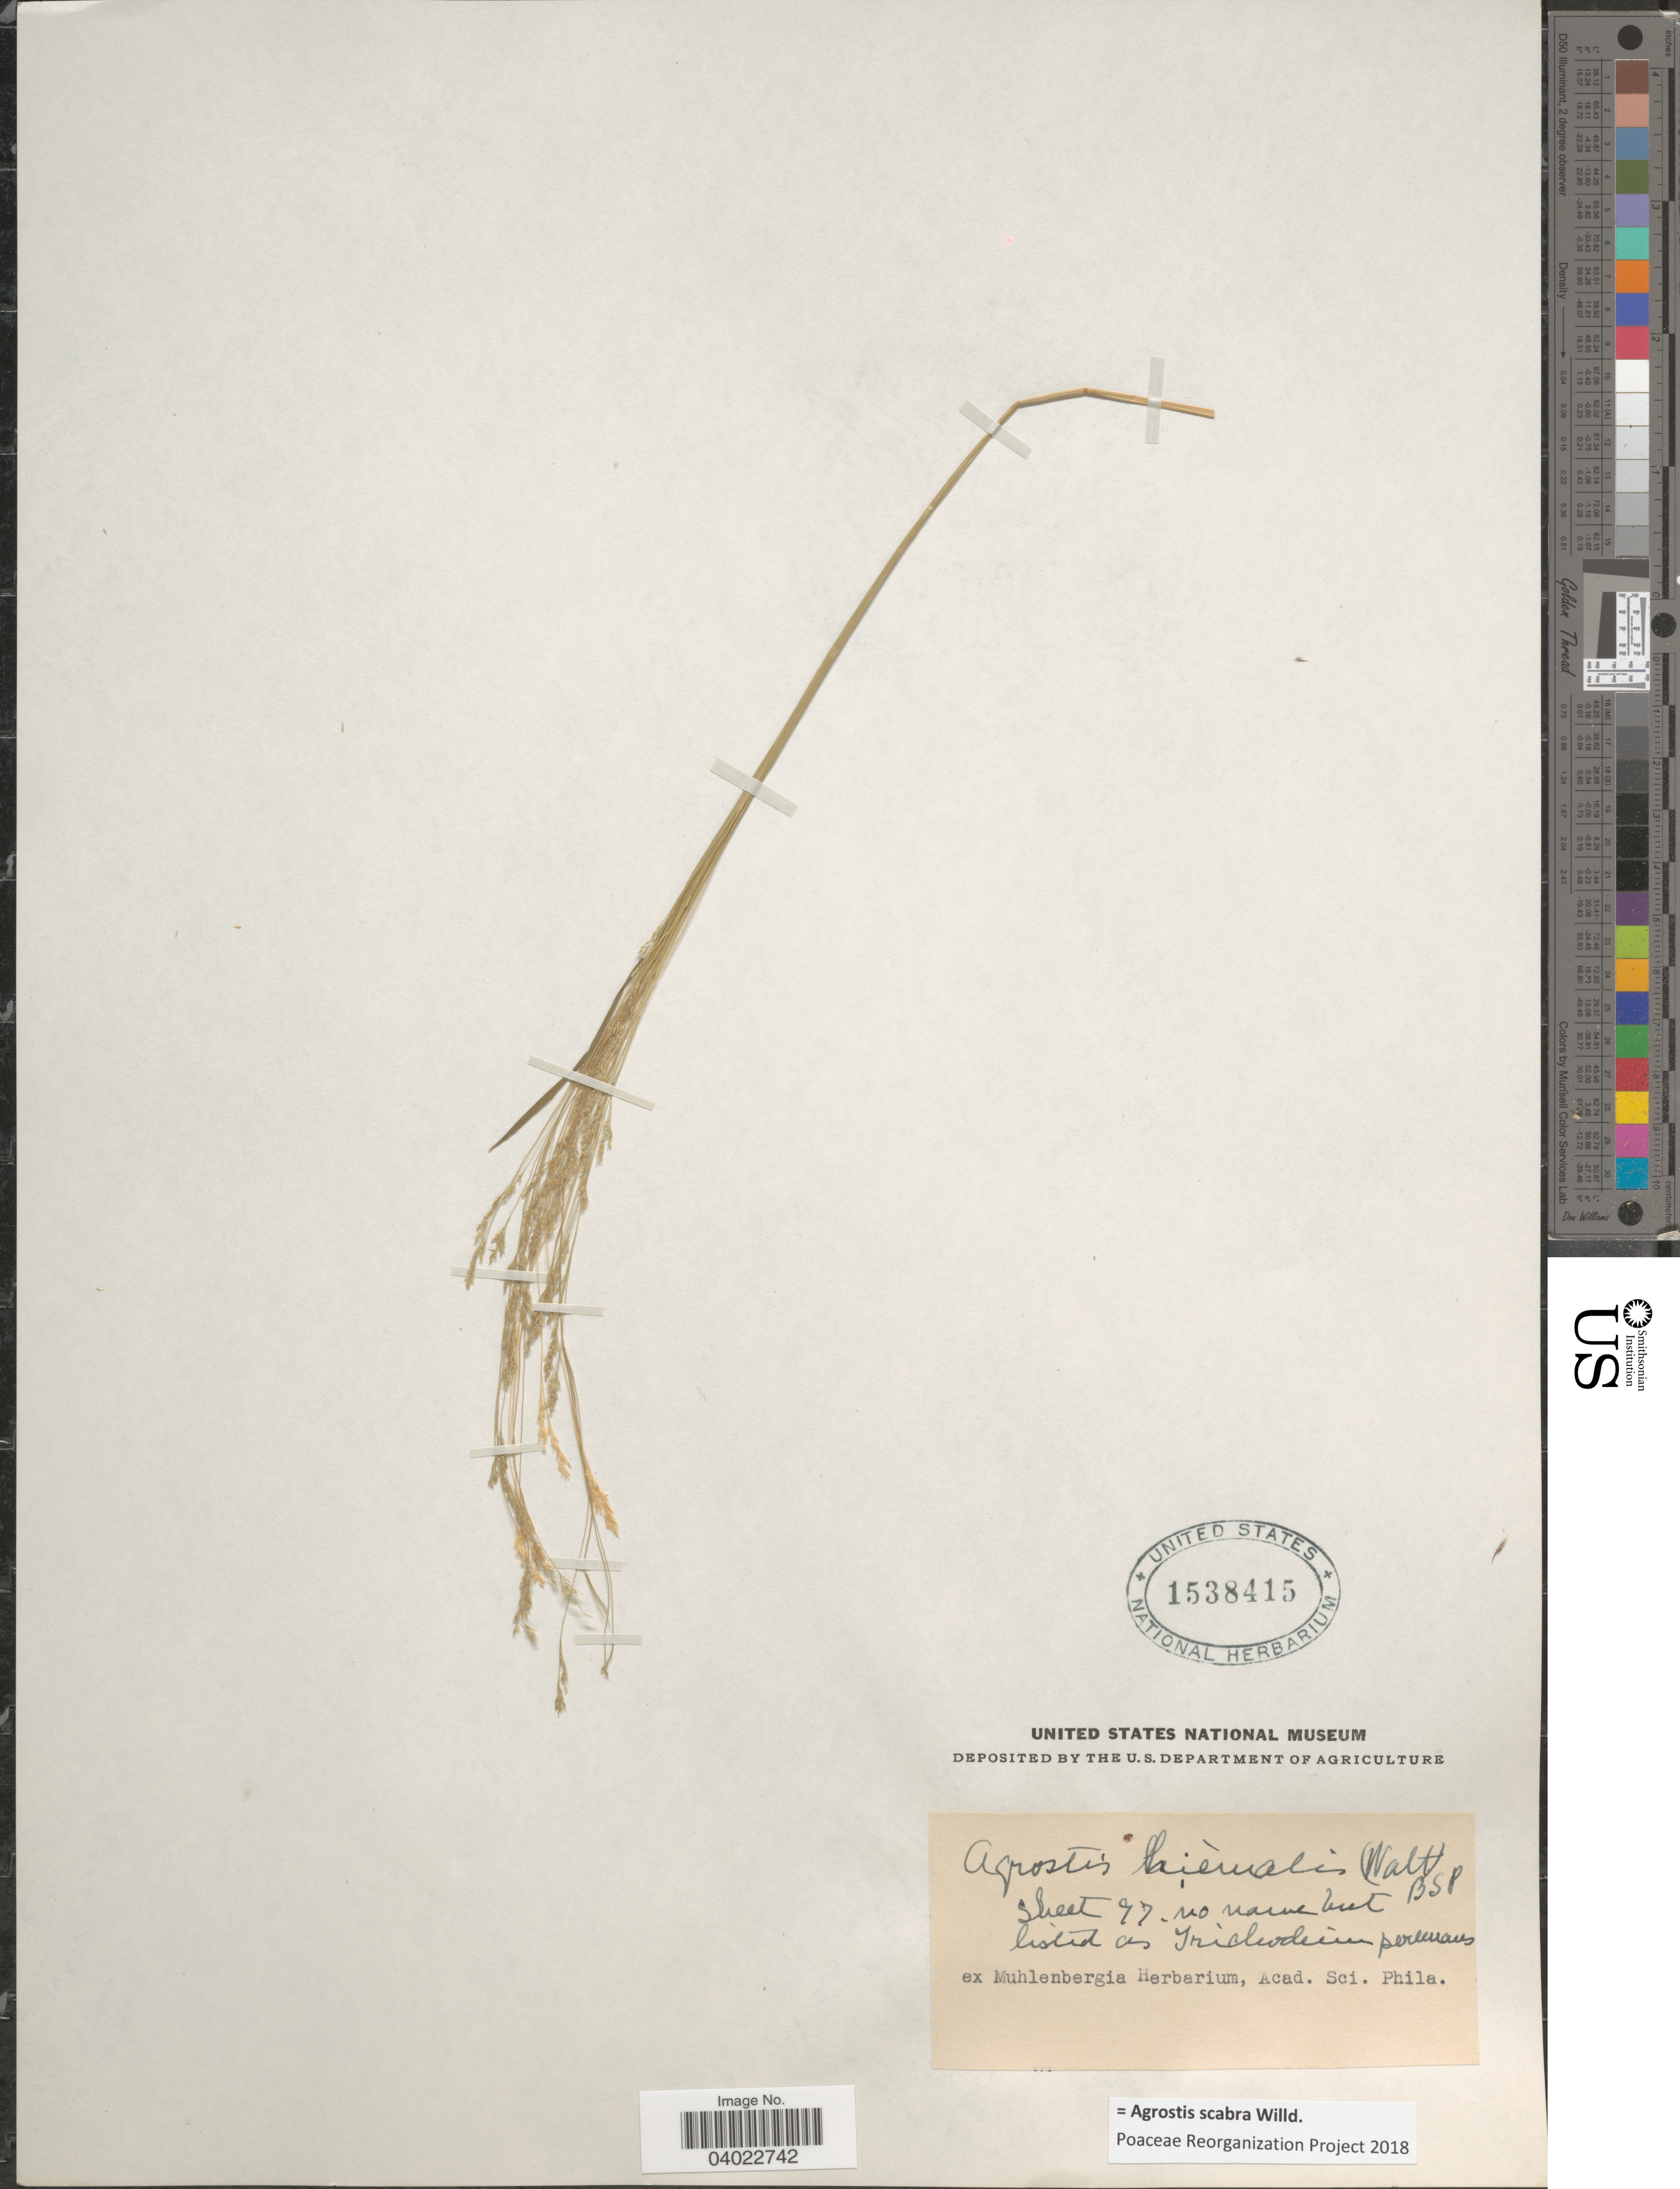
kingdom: Plantae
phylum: Tracheophyta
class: Liliopsida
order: Poales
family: Poaceae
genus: Agrostis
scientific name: Agrostis scabra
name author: Willd.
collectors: ex herb. Muhlenberg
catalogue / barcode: US 1538415